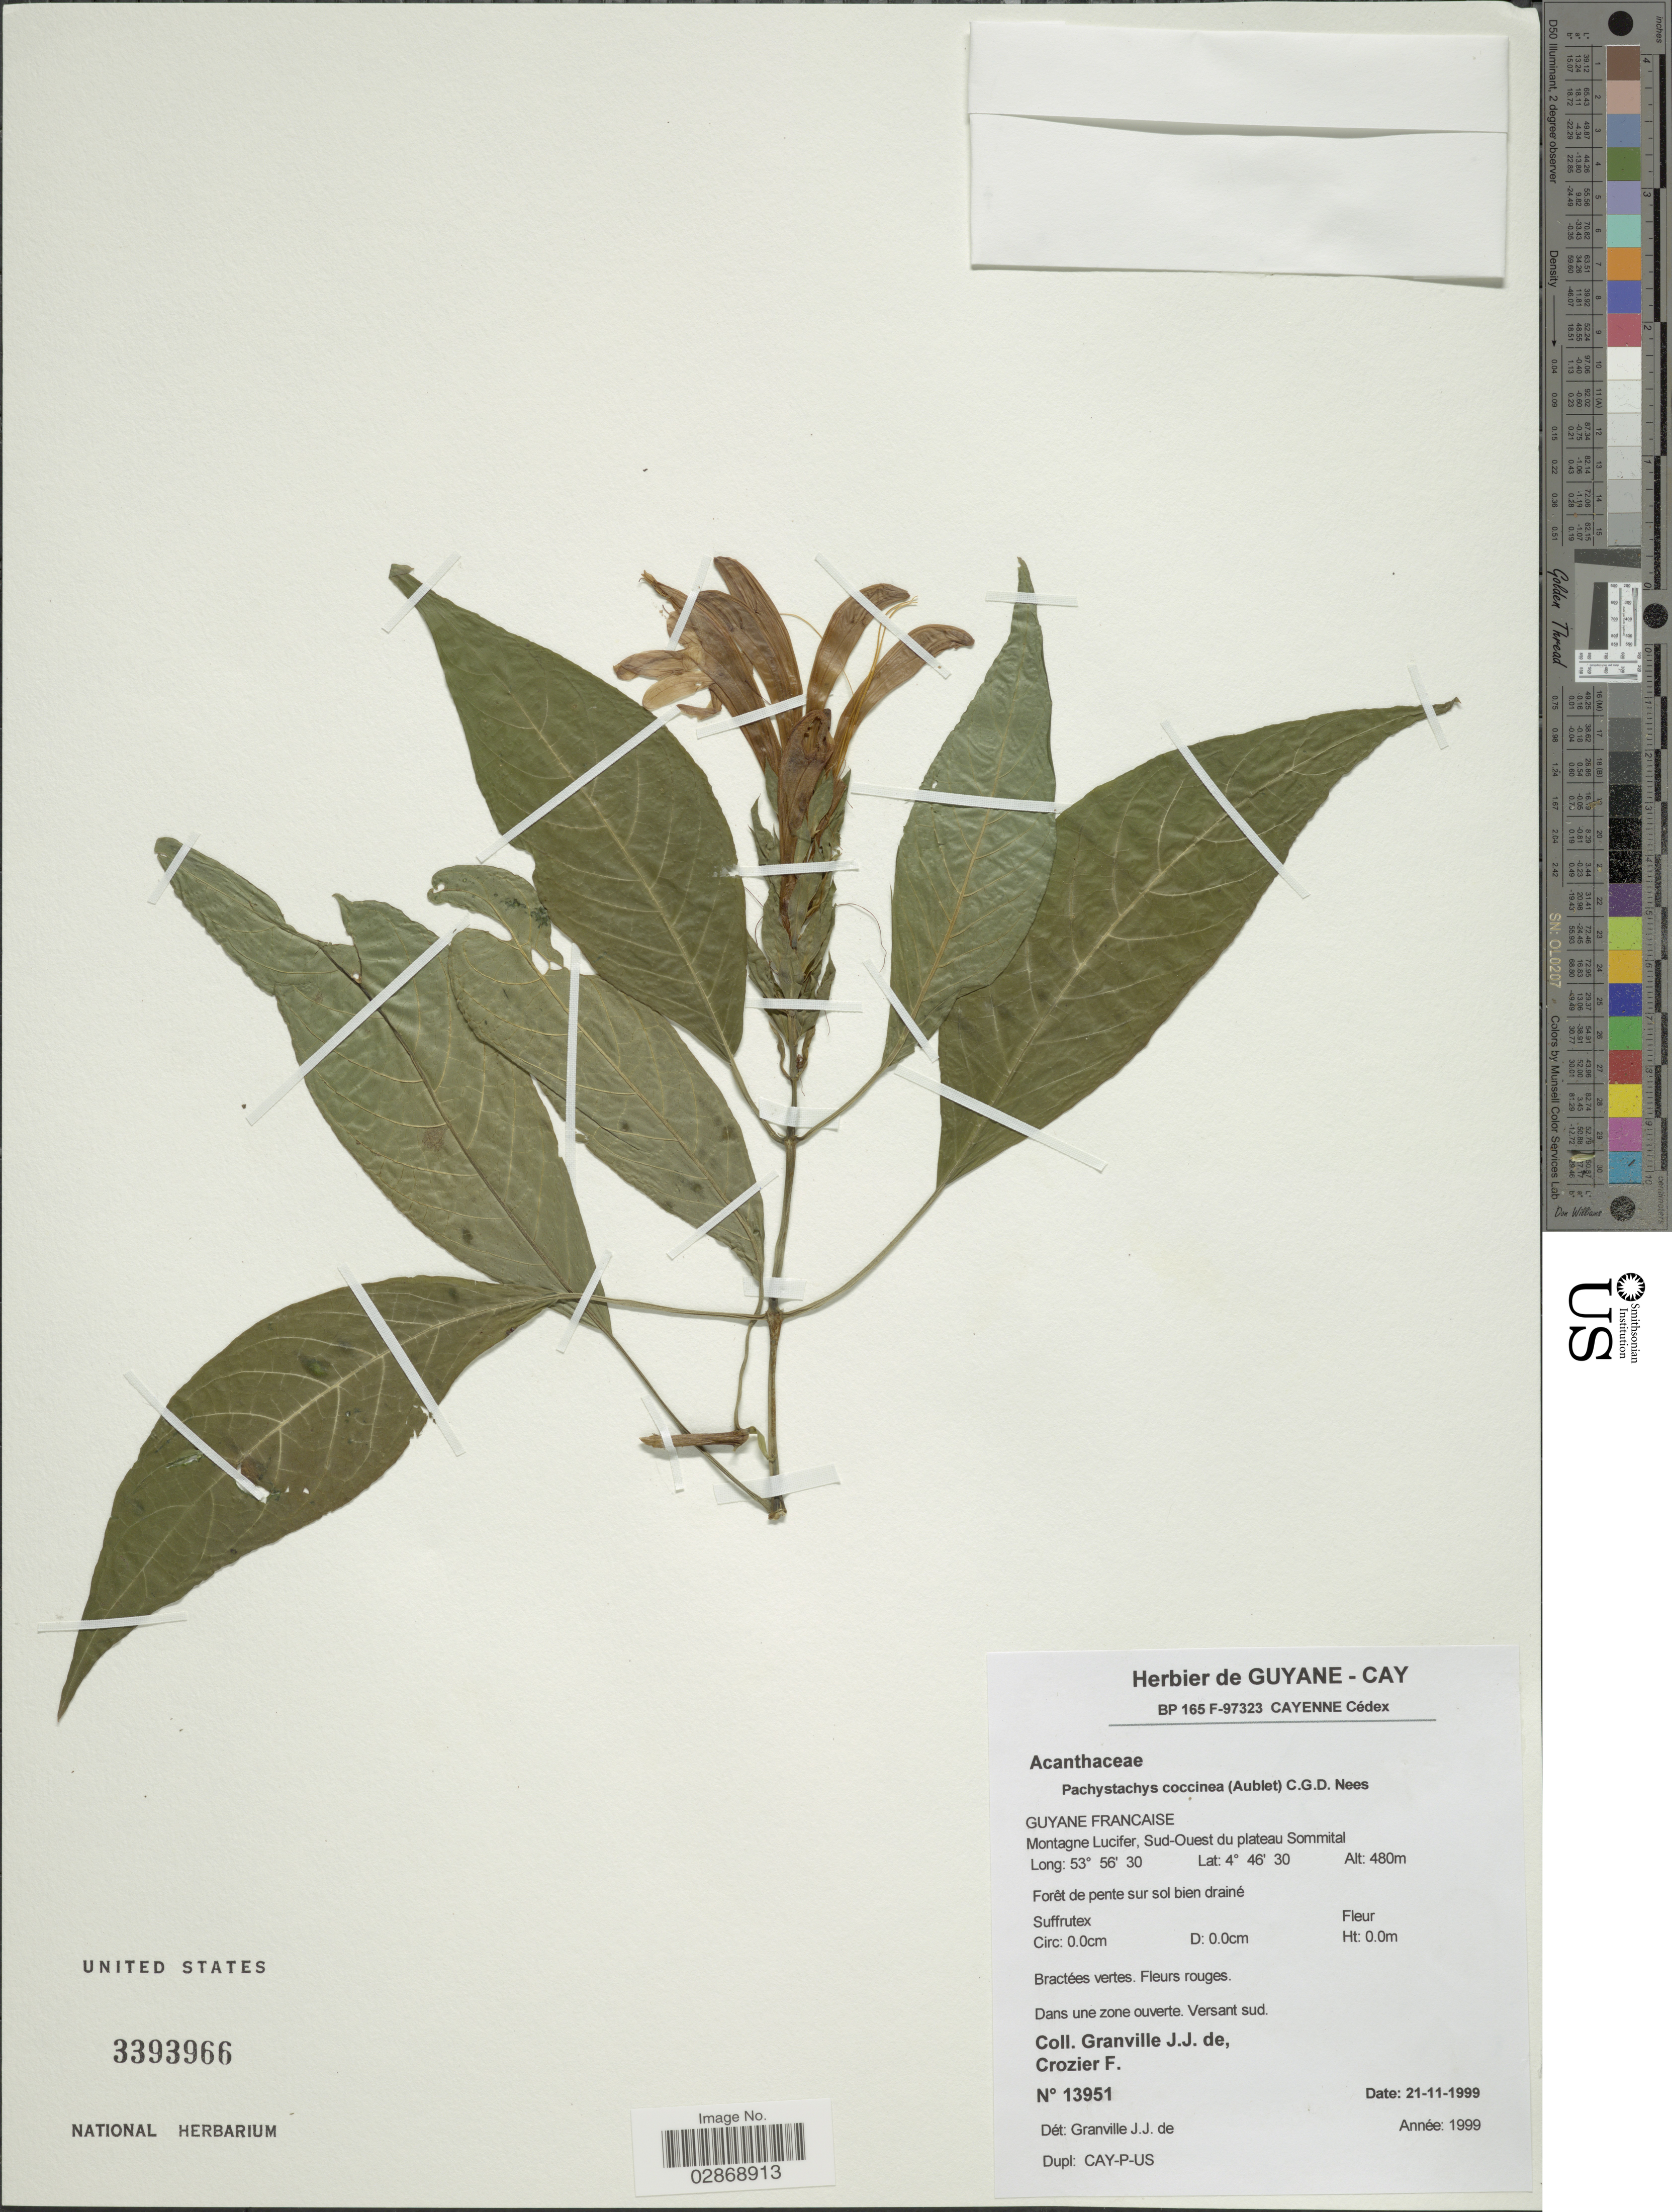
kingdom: Plantae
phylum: Tracheophyta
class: Magnoliopsida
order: Lamiales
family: Acanthaceae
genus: Pachystachys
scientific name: Pachystachys coccinea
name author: (Aubl.) Nees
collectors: J.-J. de Granville & F. Crozier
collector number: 13951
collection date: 1999-11-21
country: French Guiana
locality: Guyane Francaise. Montagne Lucifer, Sud-Ouest du plateau Sommital.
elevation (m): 480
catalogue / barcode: US 3393966